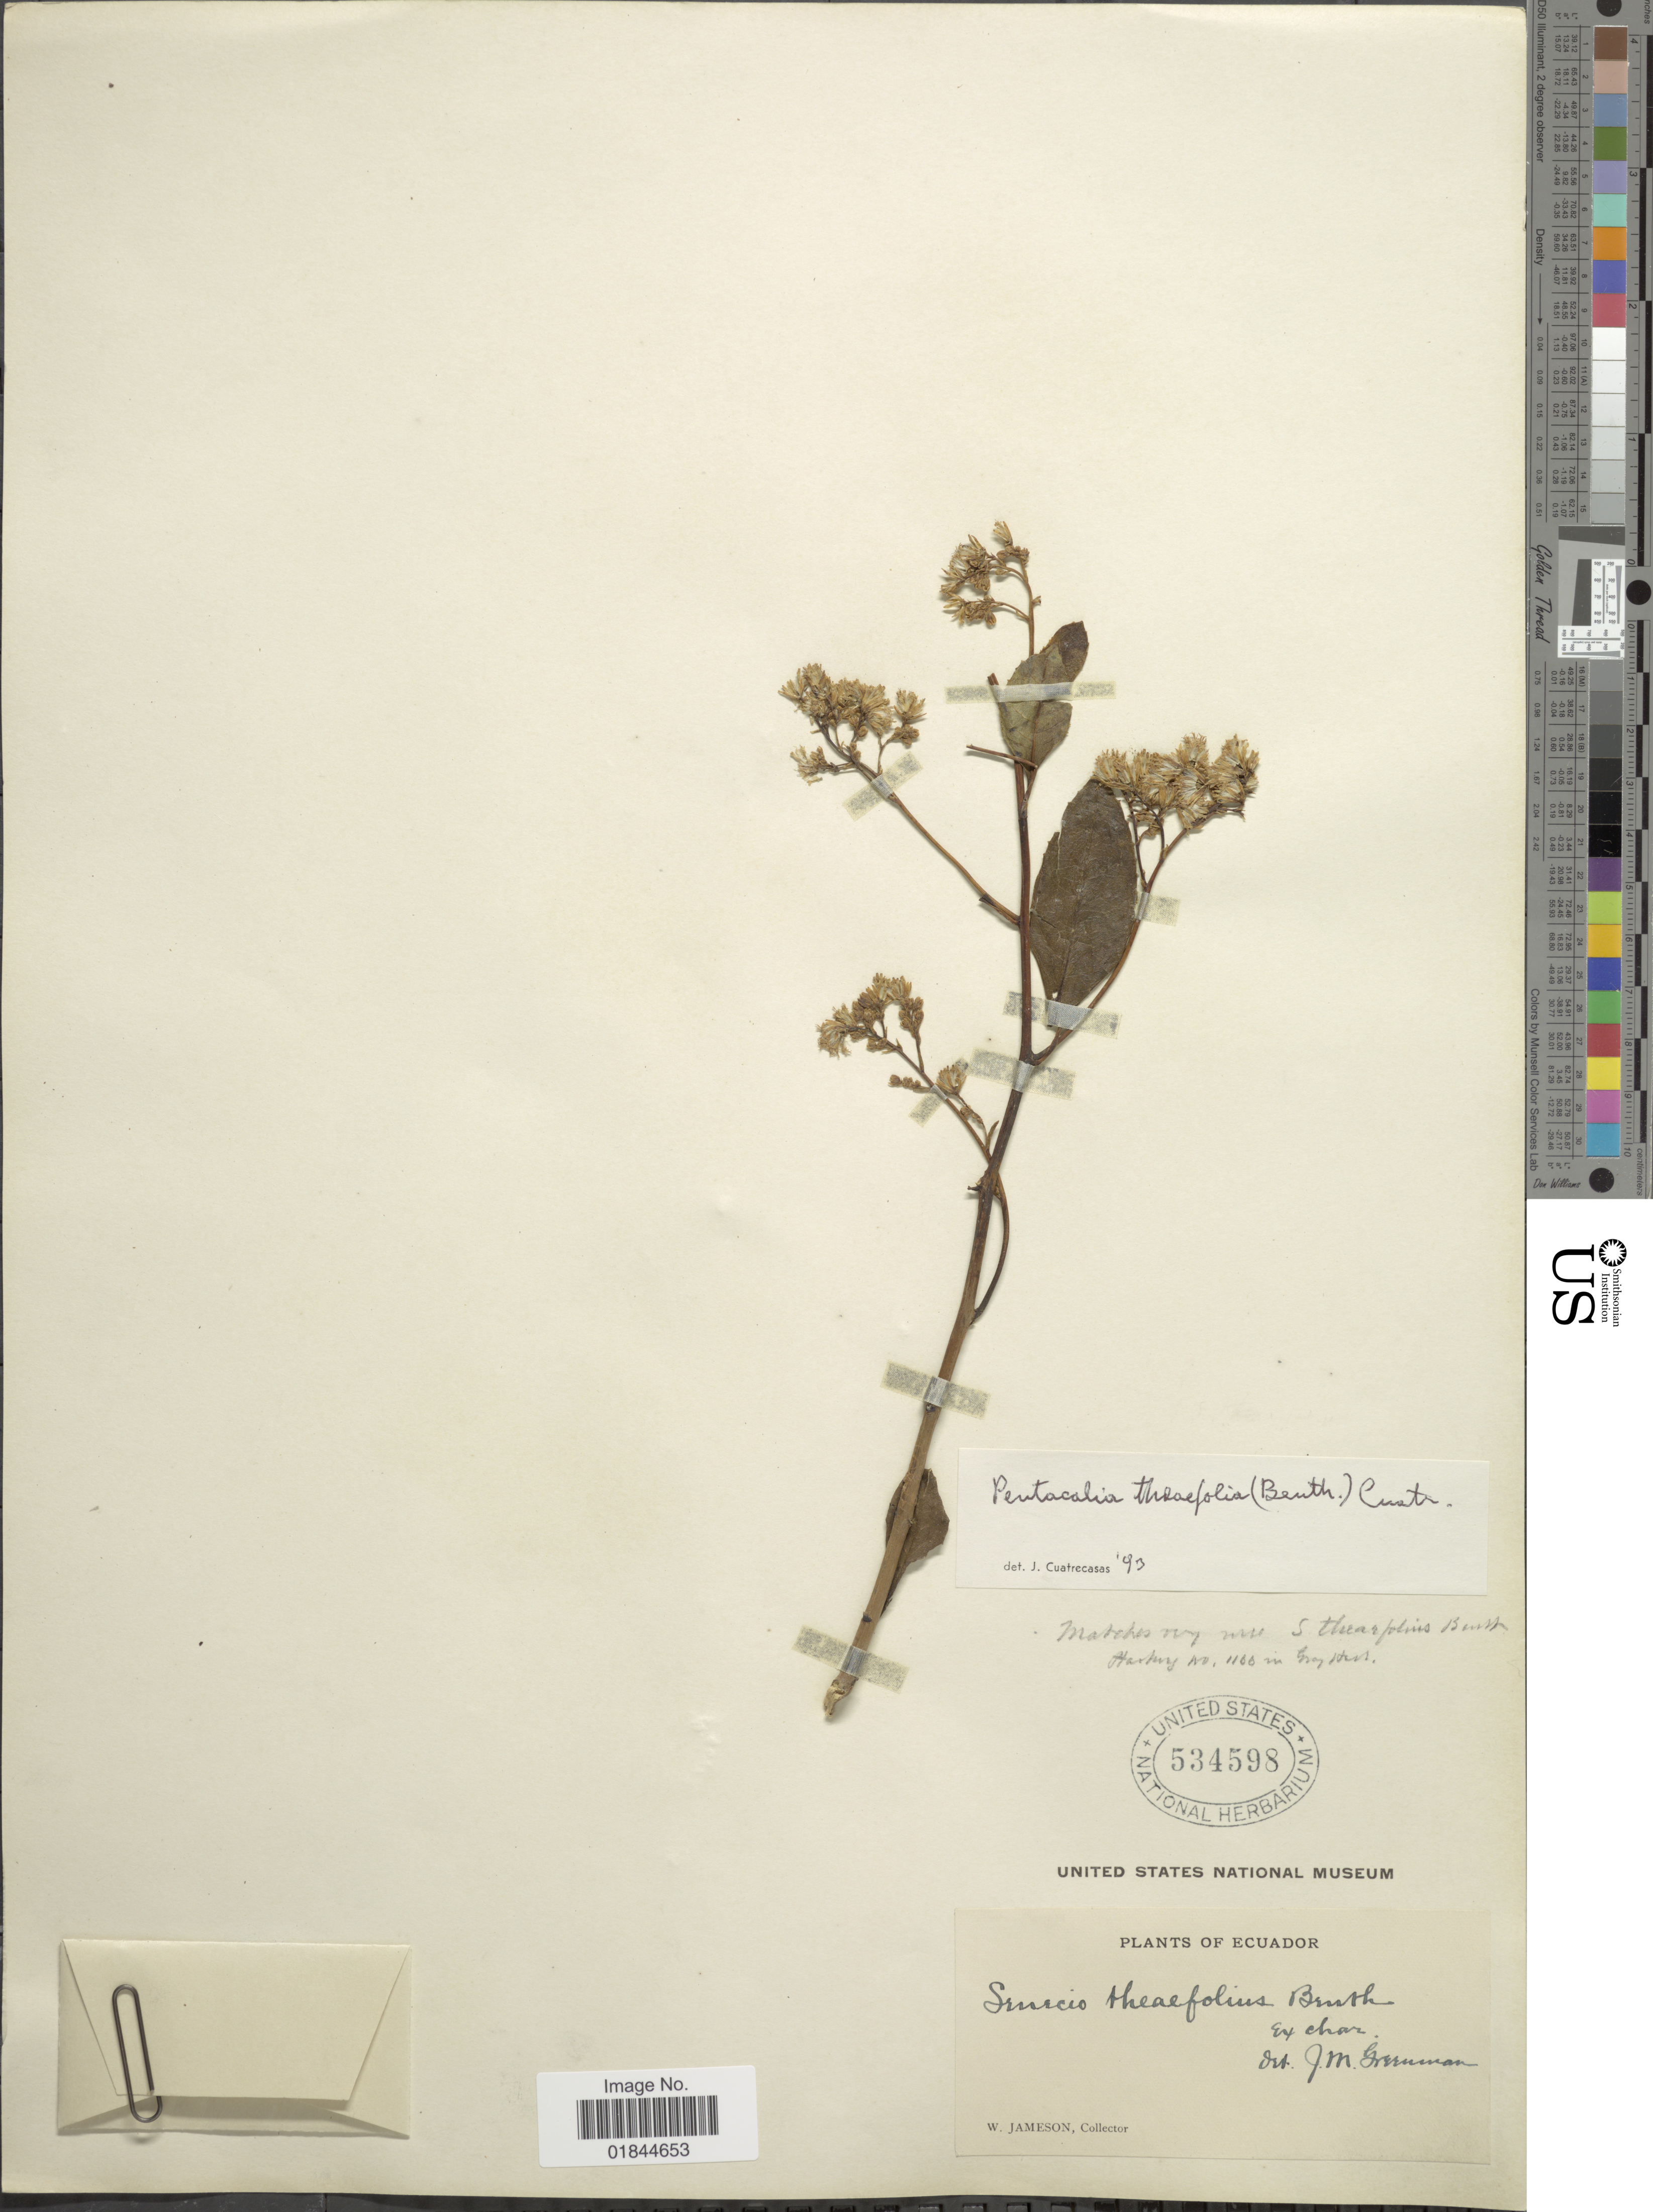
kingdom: Plantae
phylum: Tracheophyta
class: Magnoliopsida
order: Asterales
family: Asteraceae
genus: Pentacalia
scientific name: Pentacalia theifolia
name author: (Benth.) Cuatrec.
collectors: W. Jameson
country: Ecuador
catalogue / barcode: US 534598